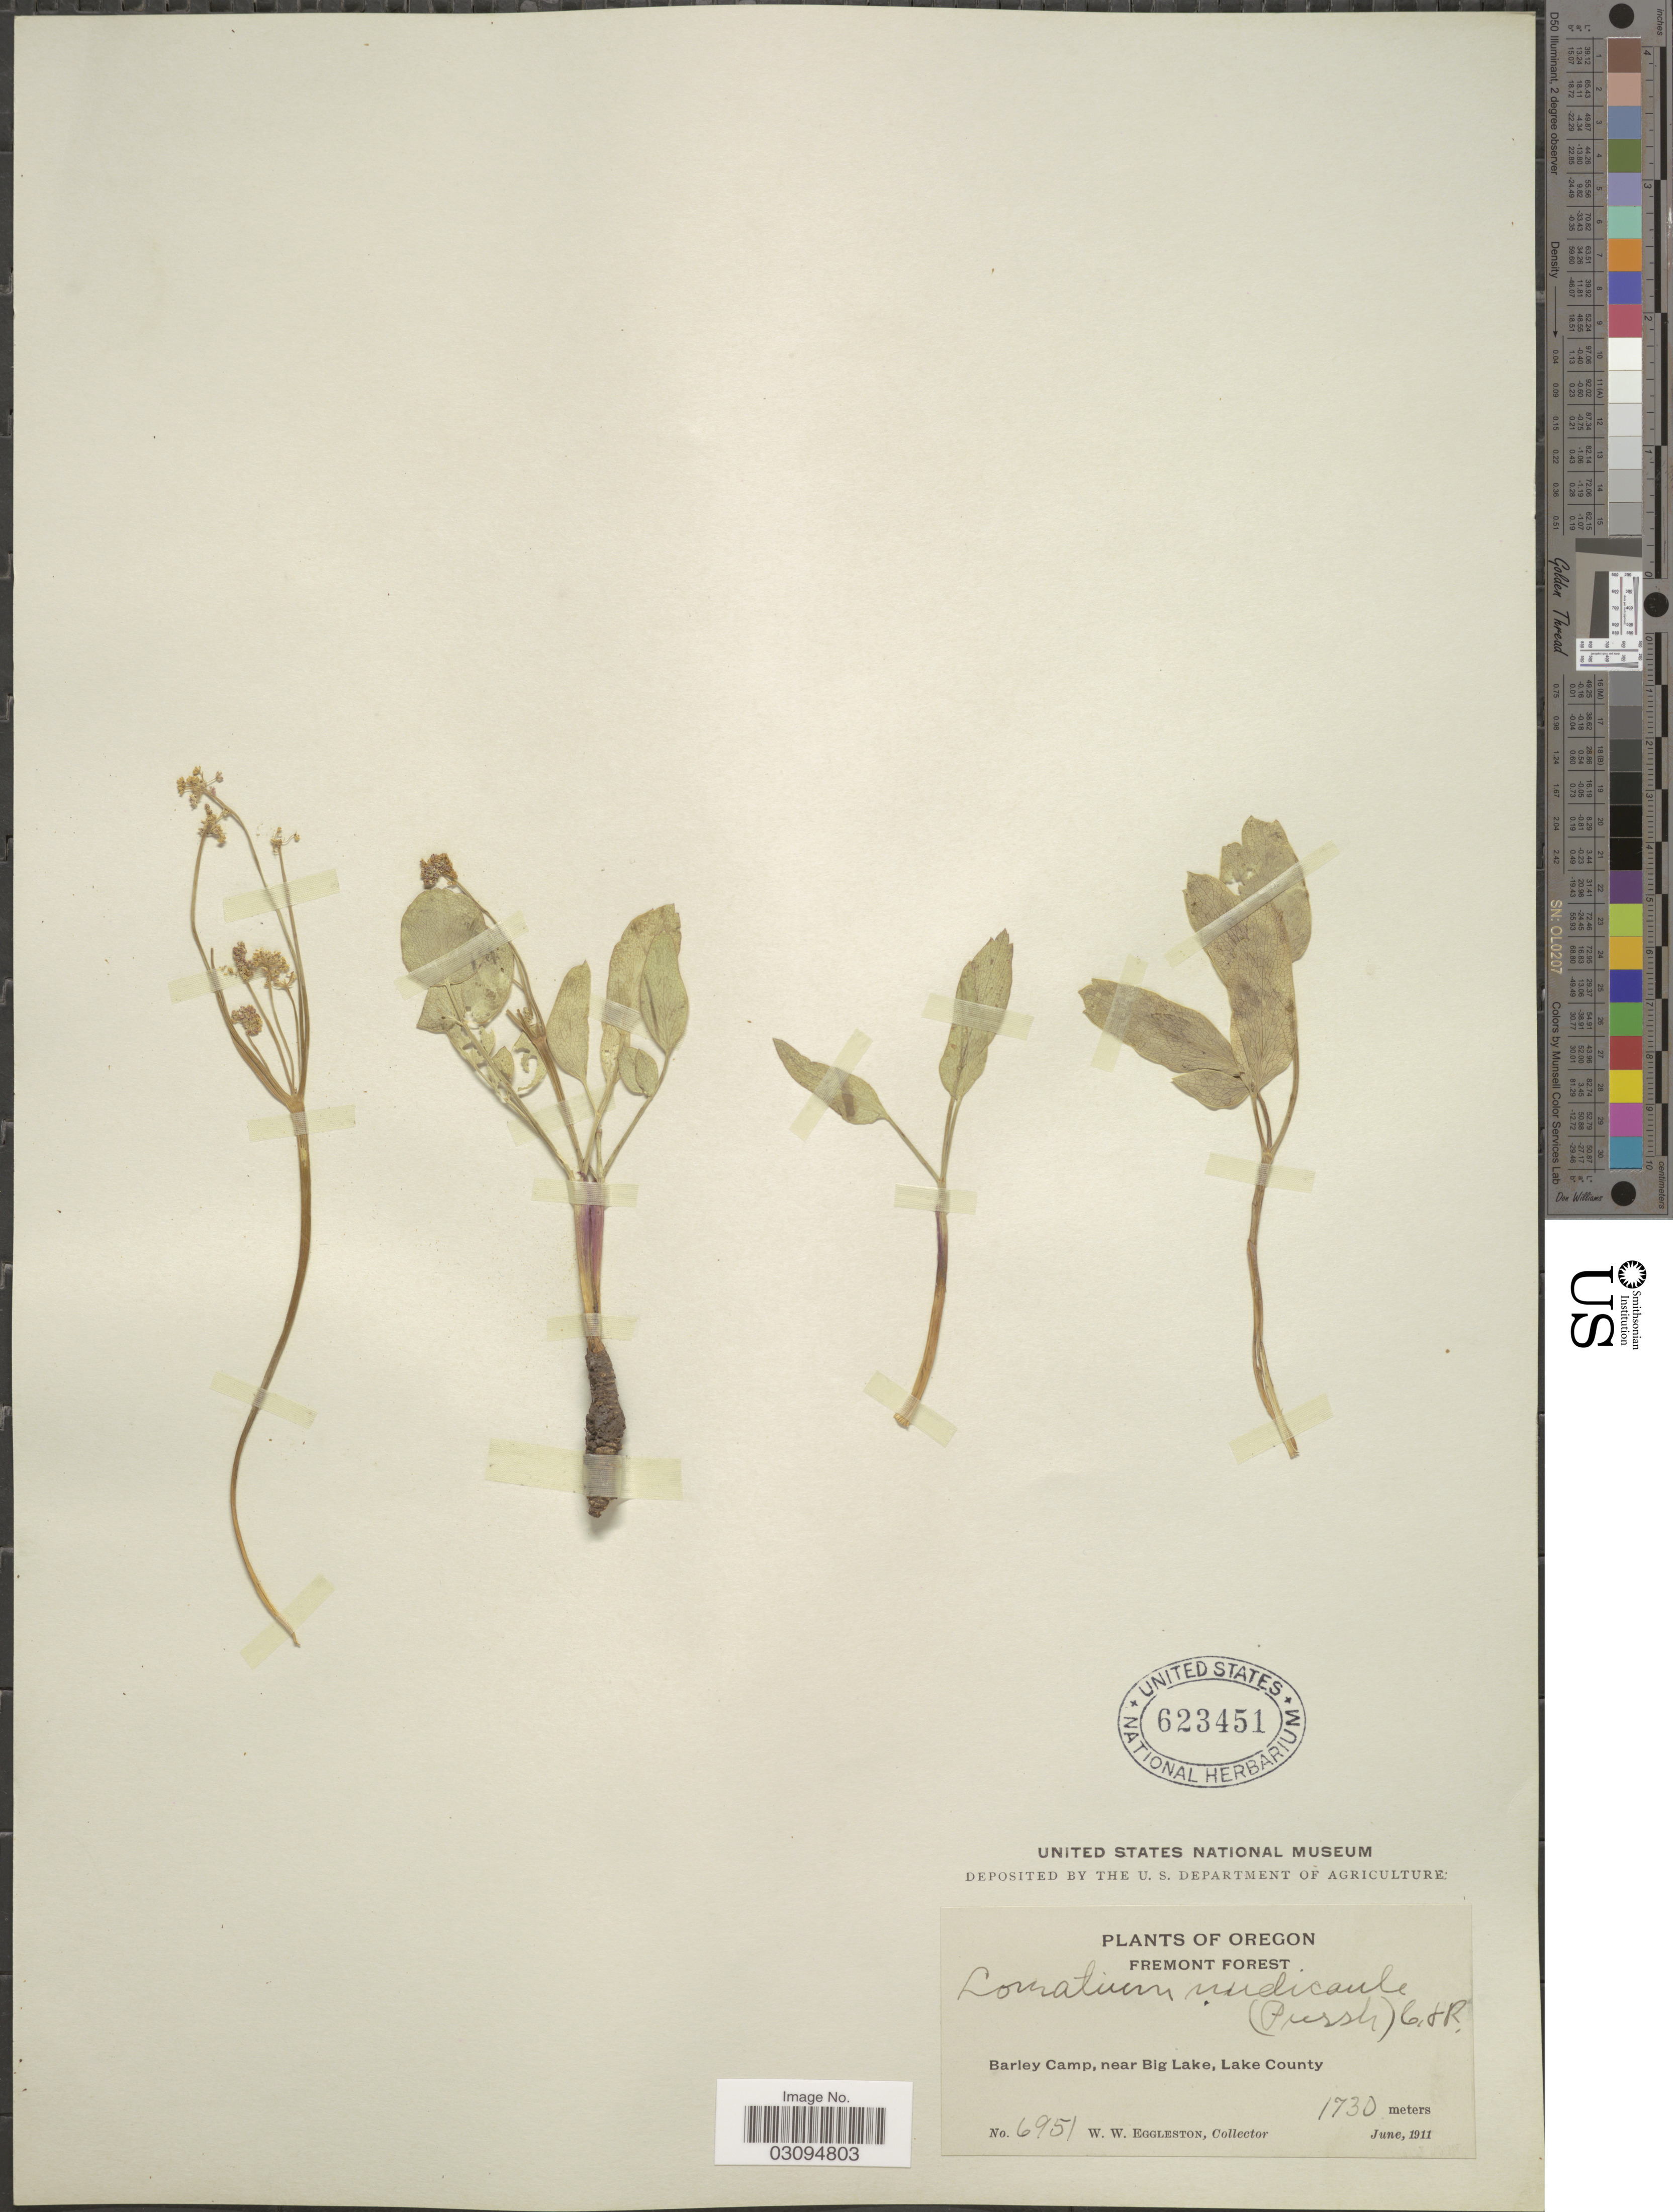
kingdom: Plantae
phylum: Tracheophyta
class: Magnoliopsida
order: Apiales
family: Apiaceae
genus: Lomatium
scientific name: Lomatium nudicaule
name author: (Pursh) J.M. Coult. & Rose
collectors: W. W. Eggleston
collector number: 6951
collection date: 1911-06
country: United States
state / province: Oregon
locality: Fremont Forest. Barley Camp, near Big Lake, Lake County.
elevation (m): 1730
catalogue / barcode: US 623451